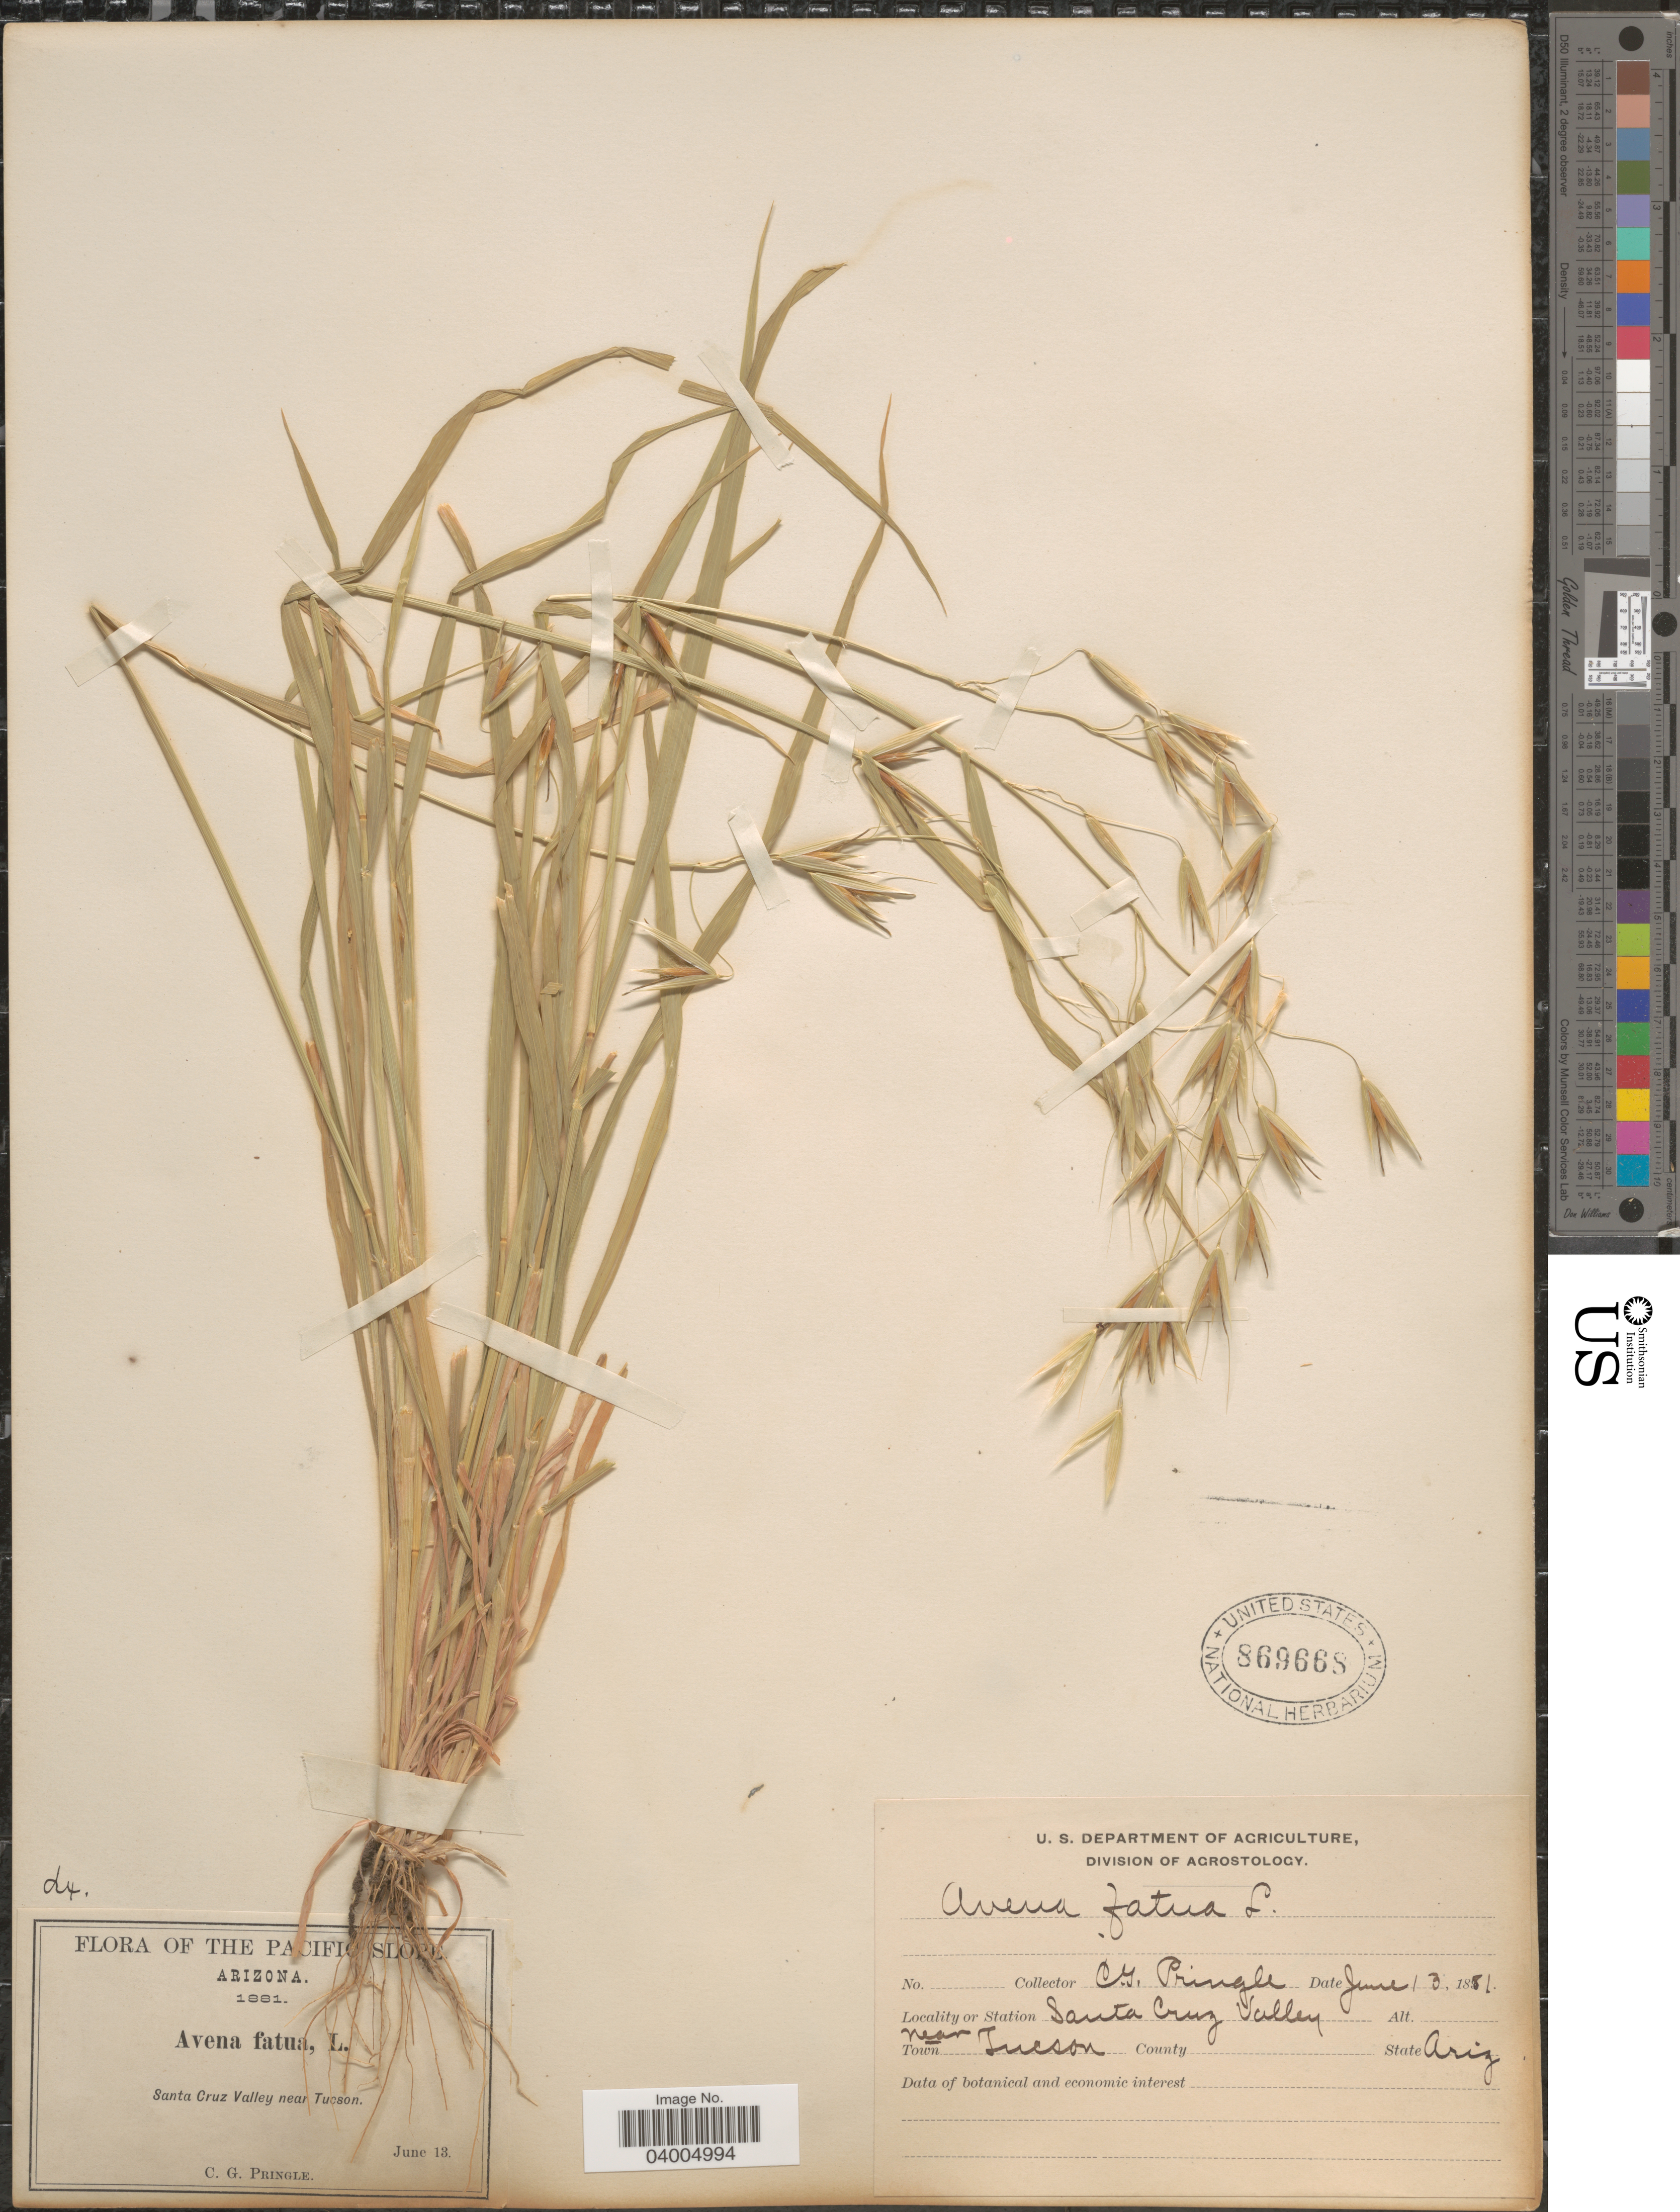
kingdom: Plantae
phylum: Tracheophyta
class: Liliopsida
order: Poales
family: Poaceae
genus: Avena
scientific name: Avena sativa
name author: L.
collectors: C. G. Pringle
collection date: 1881-06-13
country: United States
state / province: Arizona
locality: Santa Cruz Valley near Tucson.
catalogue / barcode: US 869668